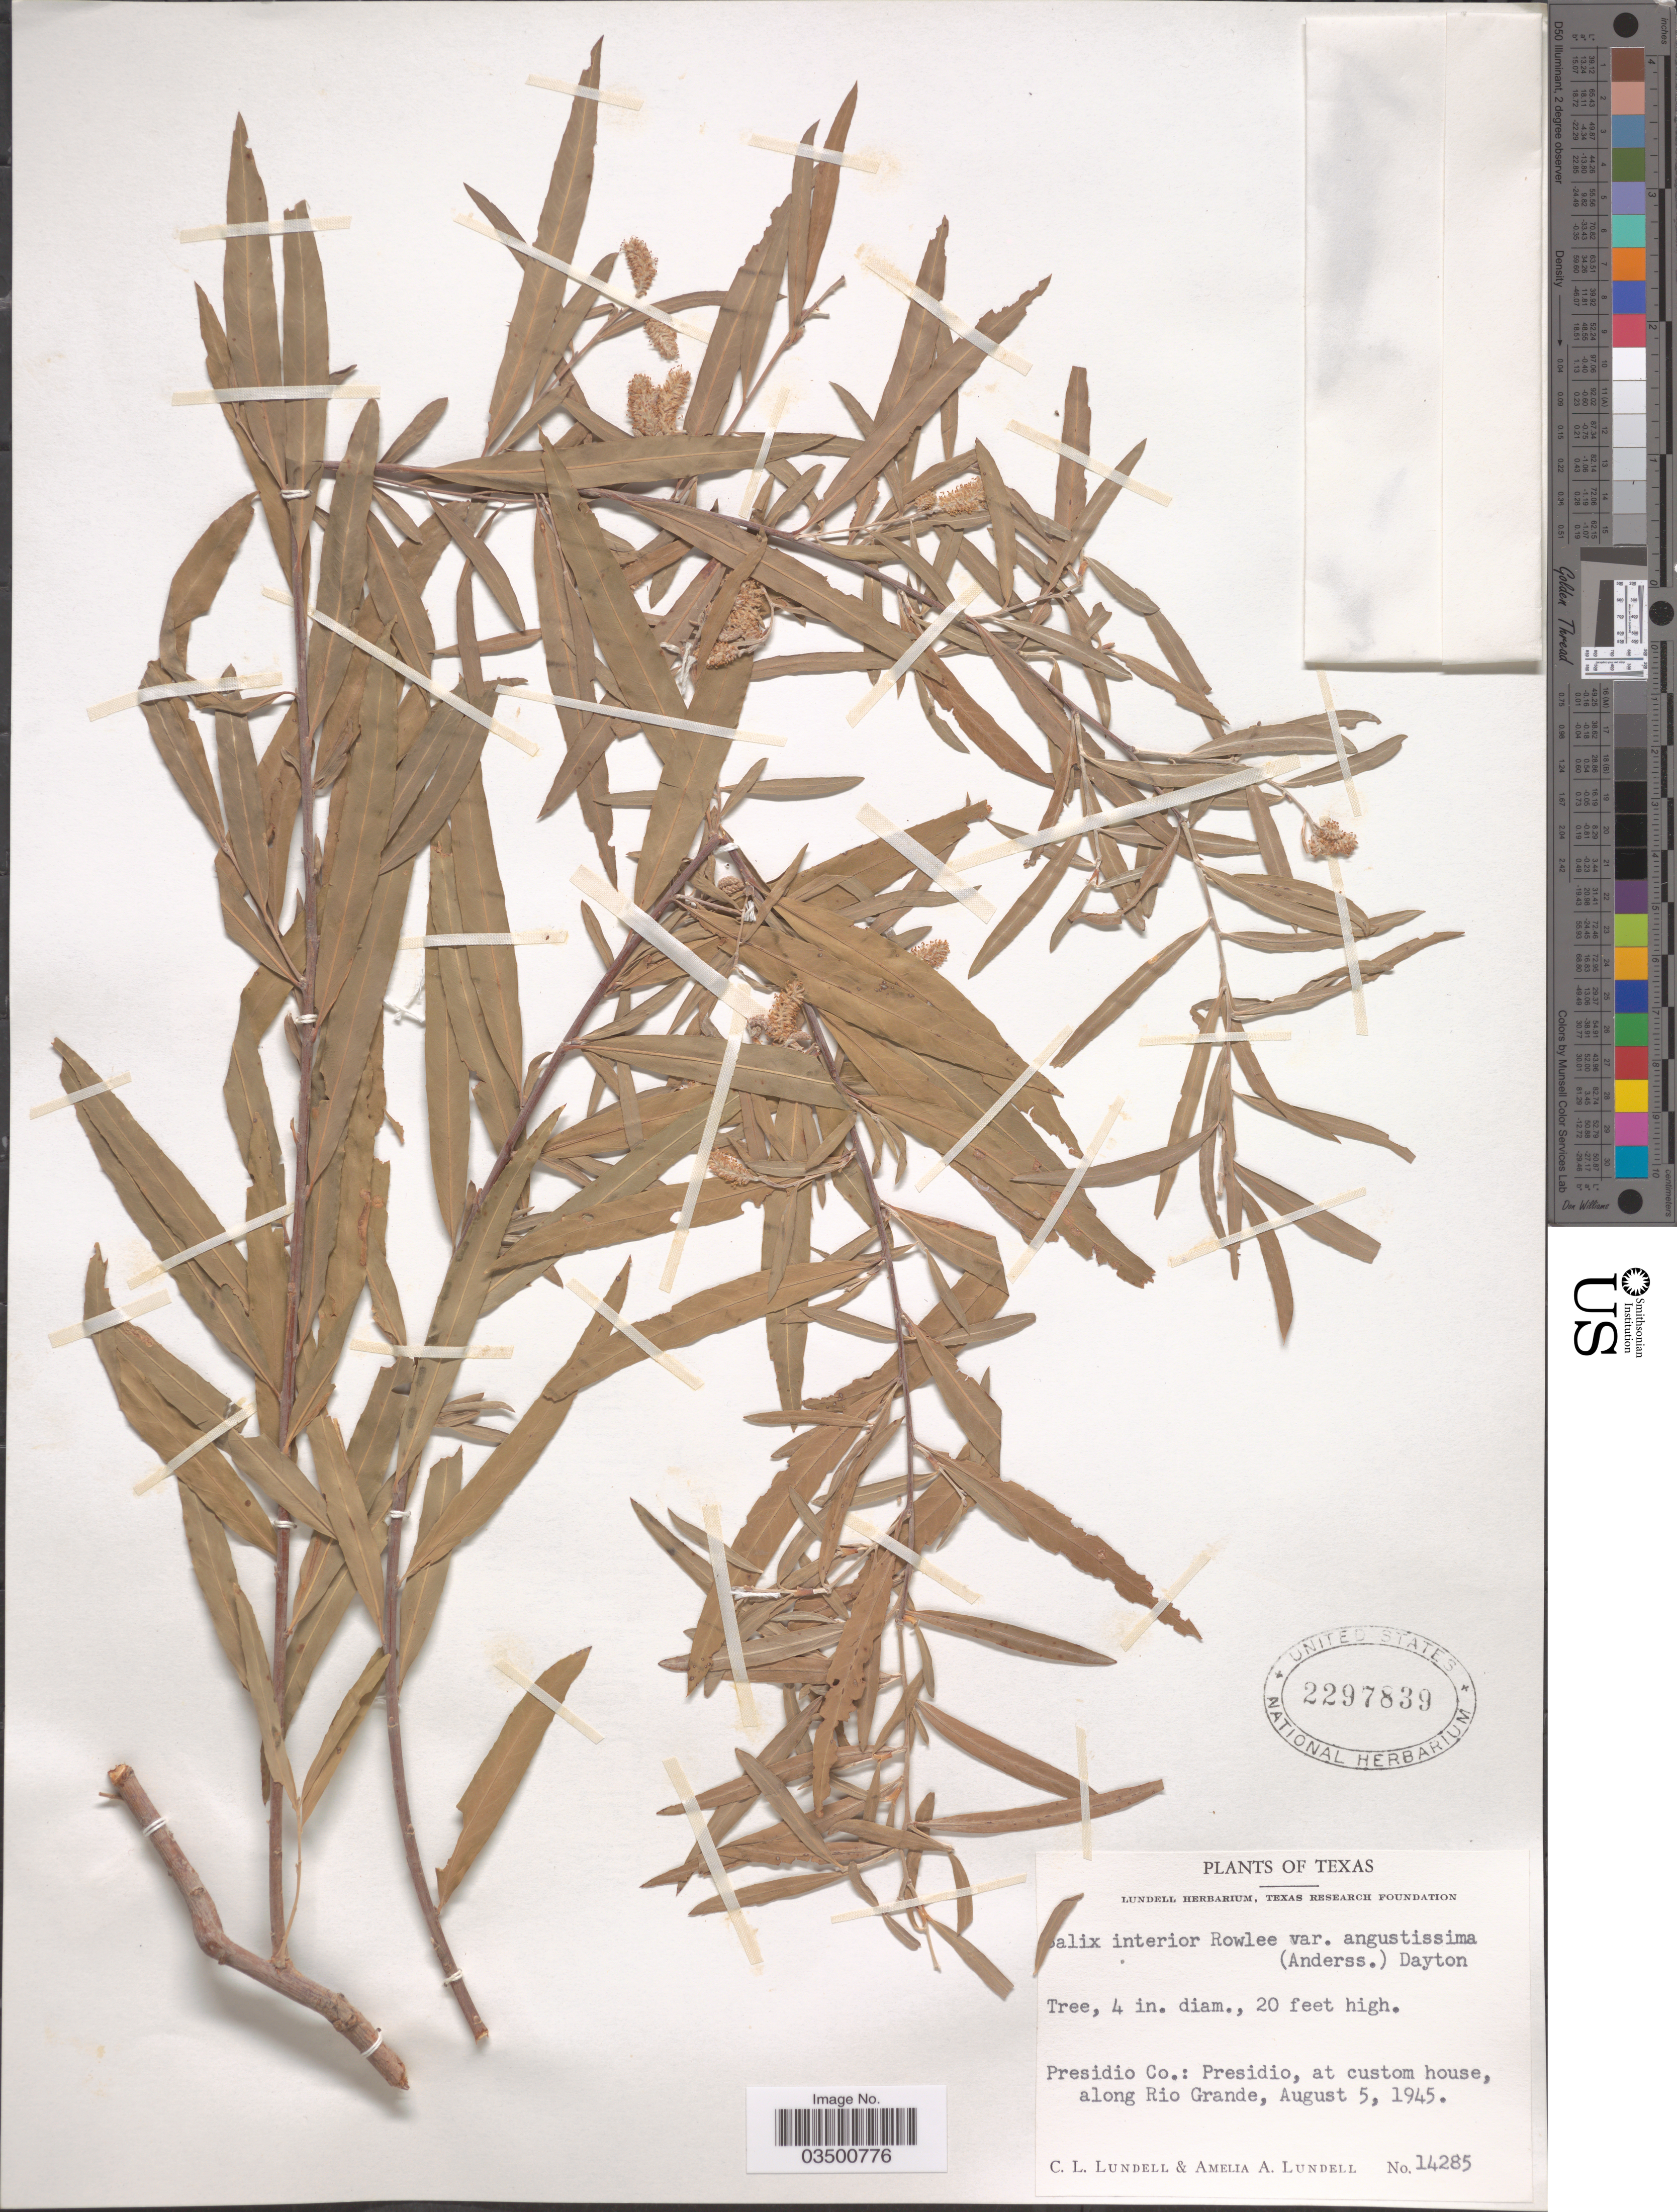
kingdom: Plantae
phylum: Tracheophyta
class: Magnoliopsida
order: Malpighiales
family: Salicaceae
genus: Salix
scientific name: Salix interior var. angustissima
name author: (Andersson) Dayton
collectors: C. L. Lundell & A. A. Lundell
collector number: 14285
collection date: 1945-08-05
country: United States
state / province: Texas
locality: Presidio Co.: Presidio, at custom house, along Rio Grande.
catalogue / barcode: US 2297839